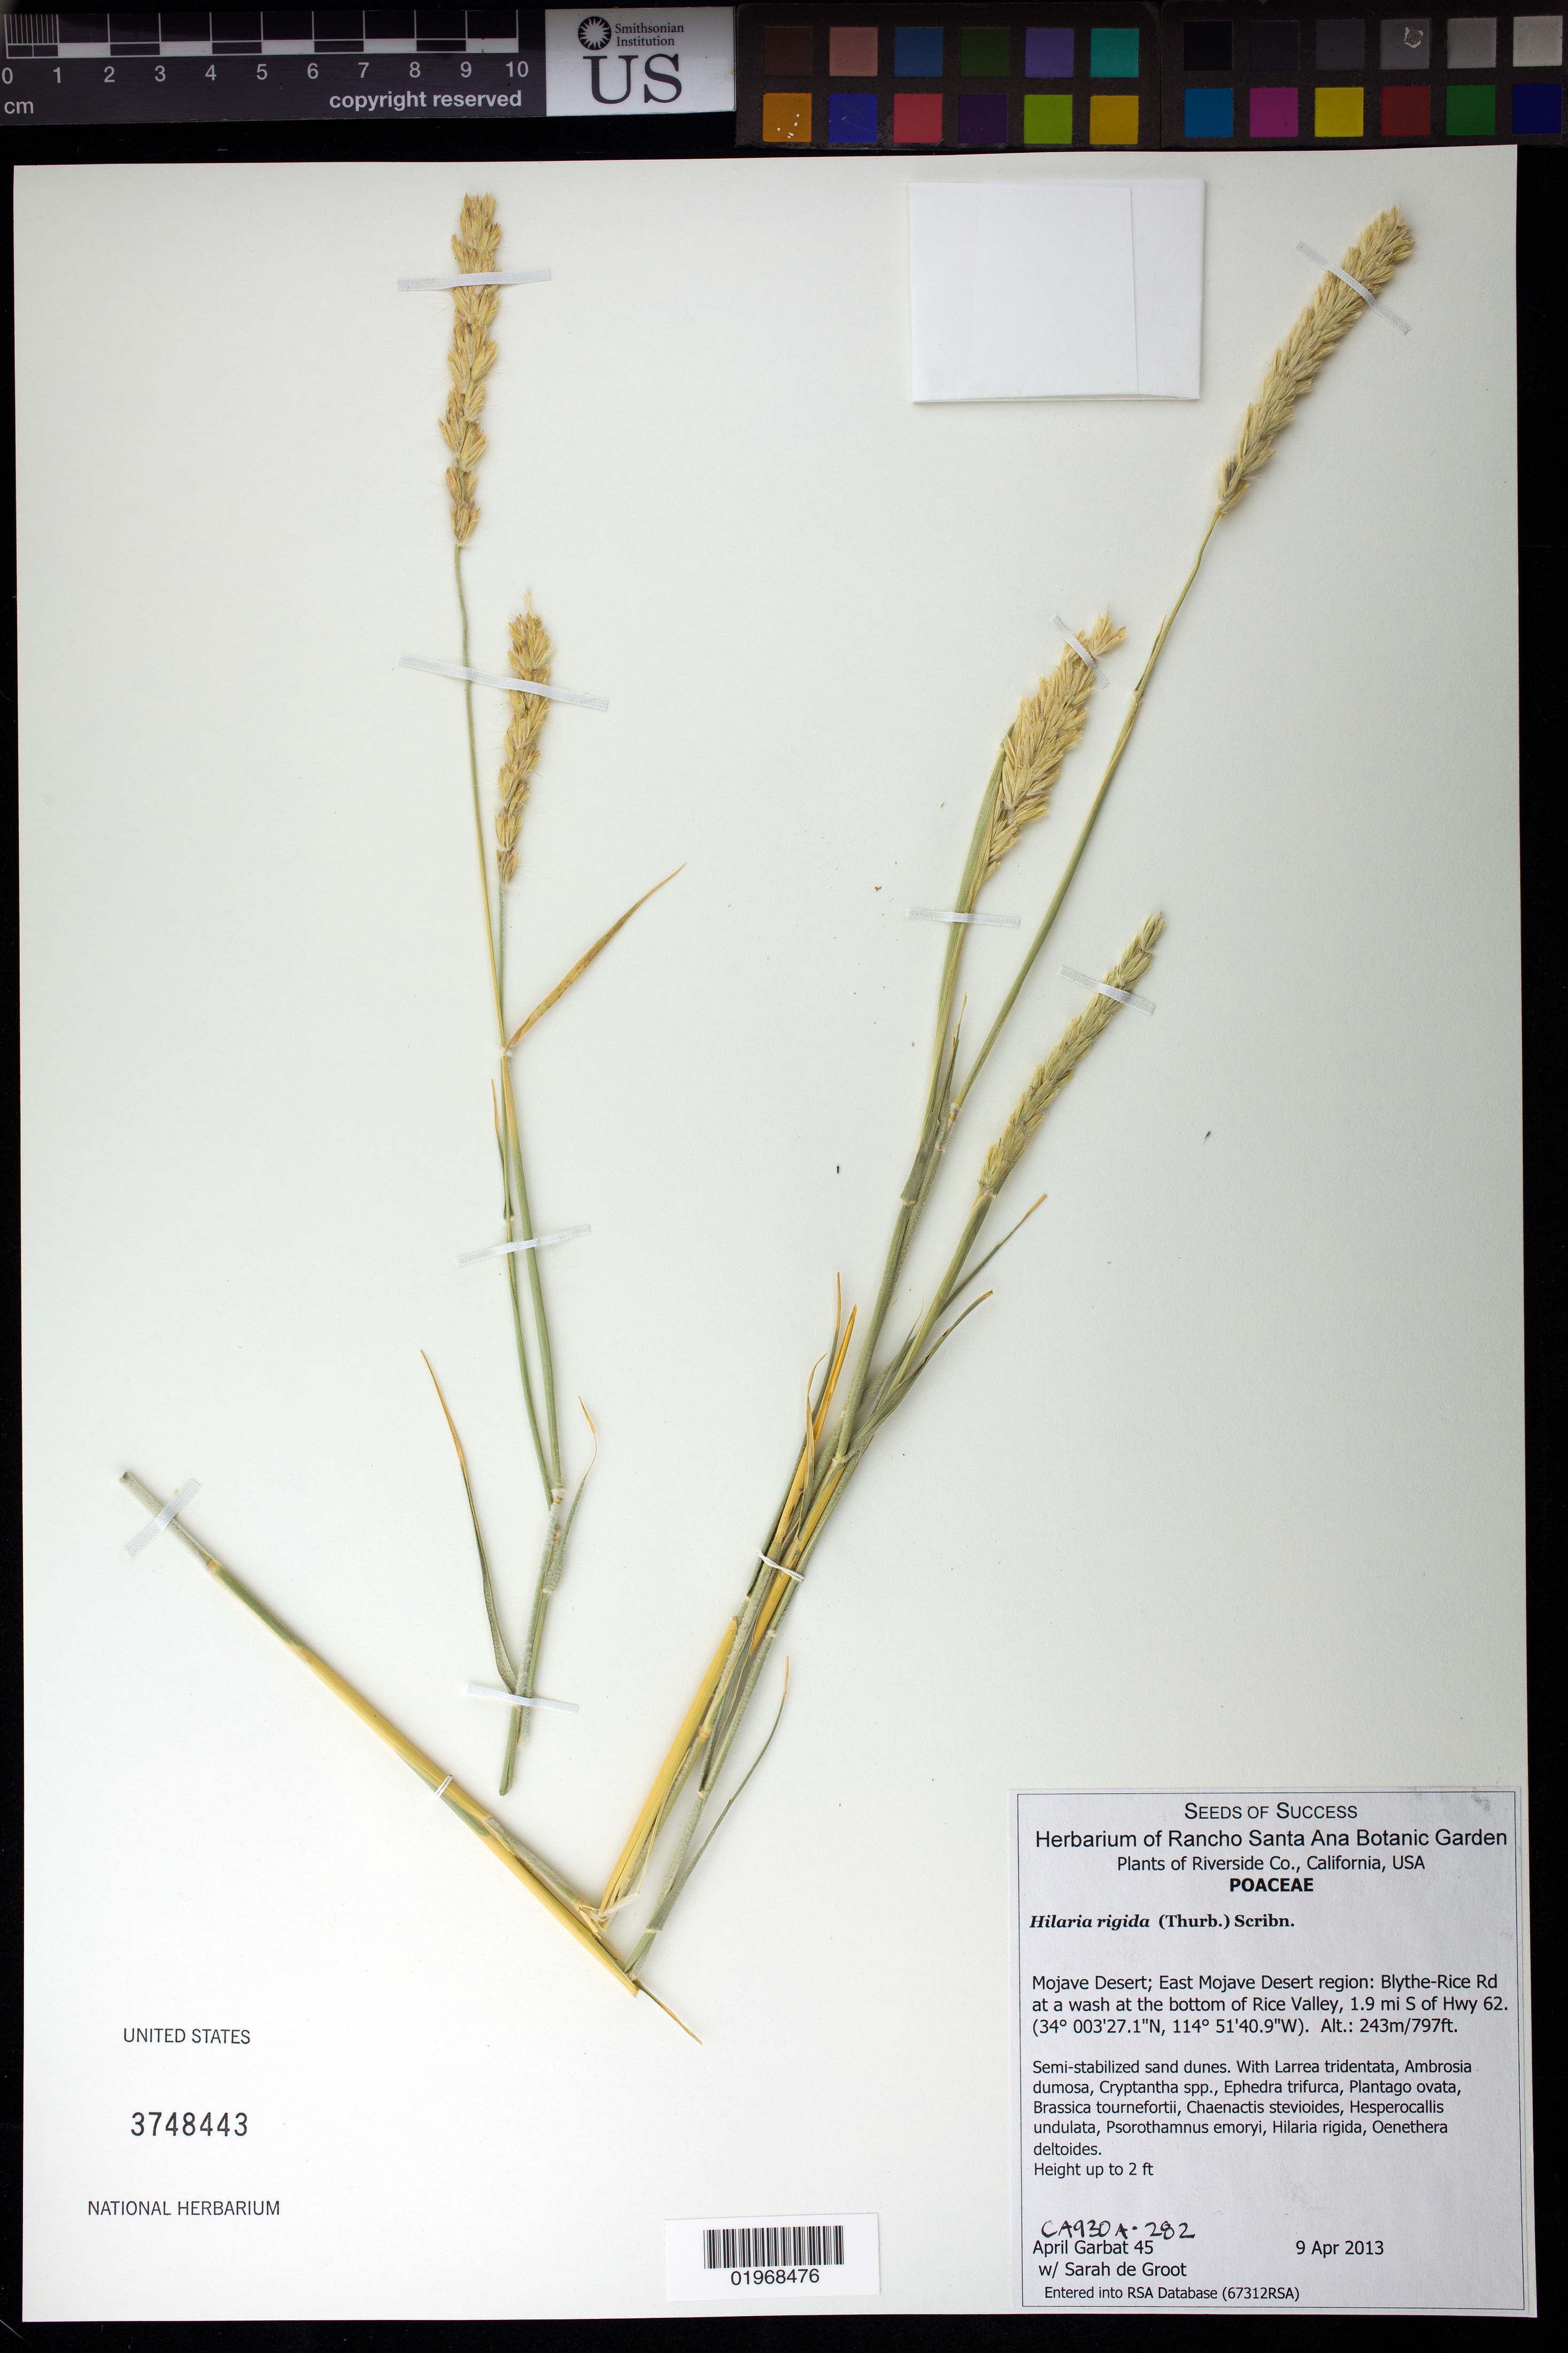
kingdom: Plantae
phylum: Tracheophyta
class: Liliopsida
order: Poales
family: Poaceae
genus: Hilaria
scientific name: Hilaria rigida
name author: (Thurb.) Benth. ex Scribn.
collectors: A. Garbat & S. De Groot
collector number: CA930A-282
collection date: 2013-04-09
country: United States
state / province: California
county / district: Riverside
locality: Mojave Desert, East Mojave Desert region: Blythe-Rice Rd. at a wash at the bottom of Rice Valley, 1.9 mi S of Hwy 62.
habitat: Semi-stabilized sand dunes. With Larrea tridentata, Ambrosia dumosa, Plantago ovata, Hilaria rigida, ect.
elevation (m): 243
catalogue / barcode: US 3748443